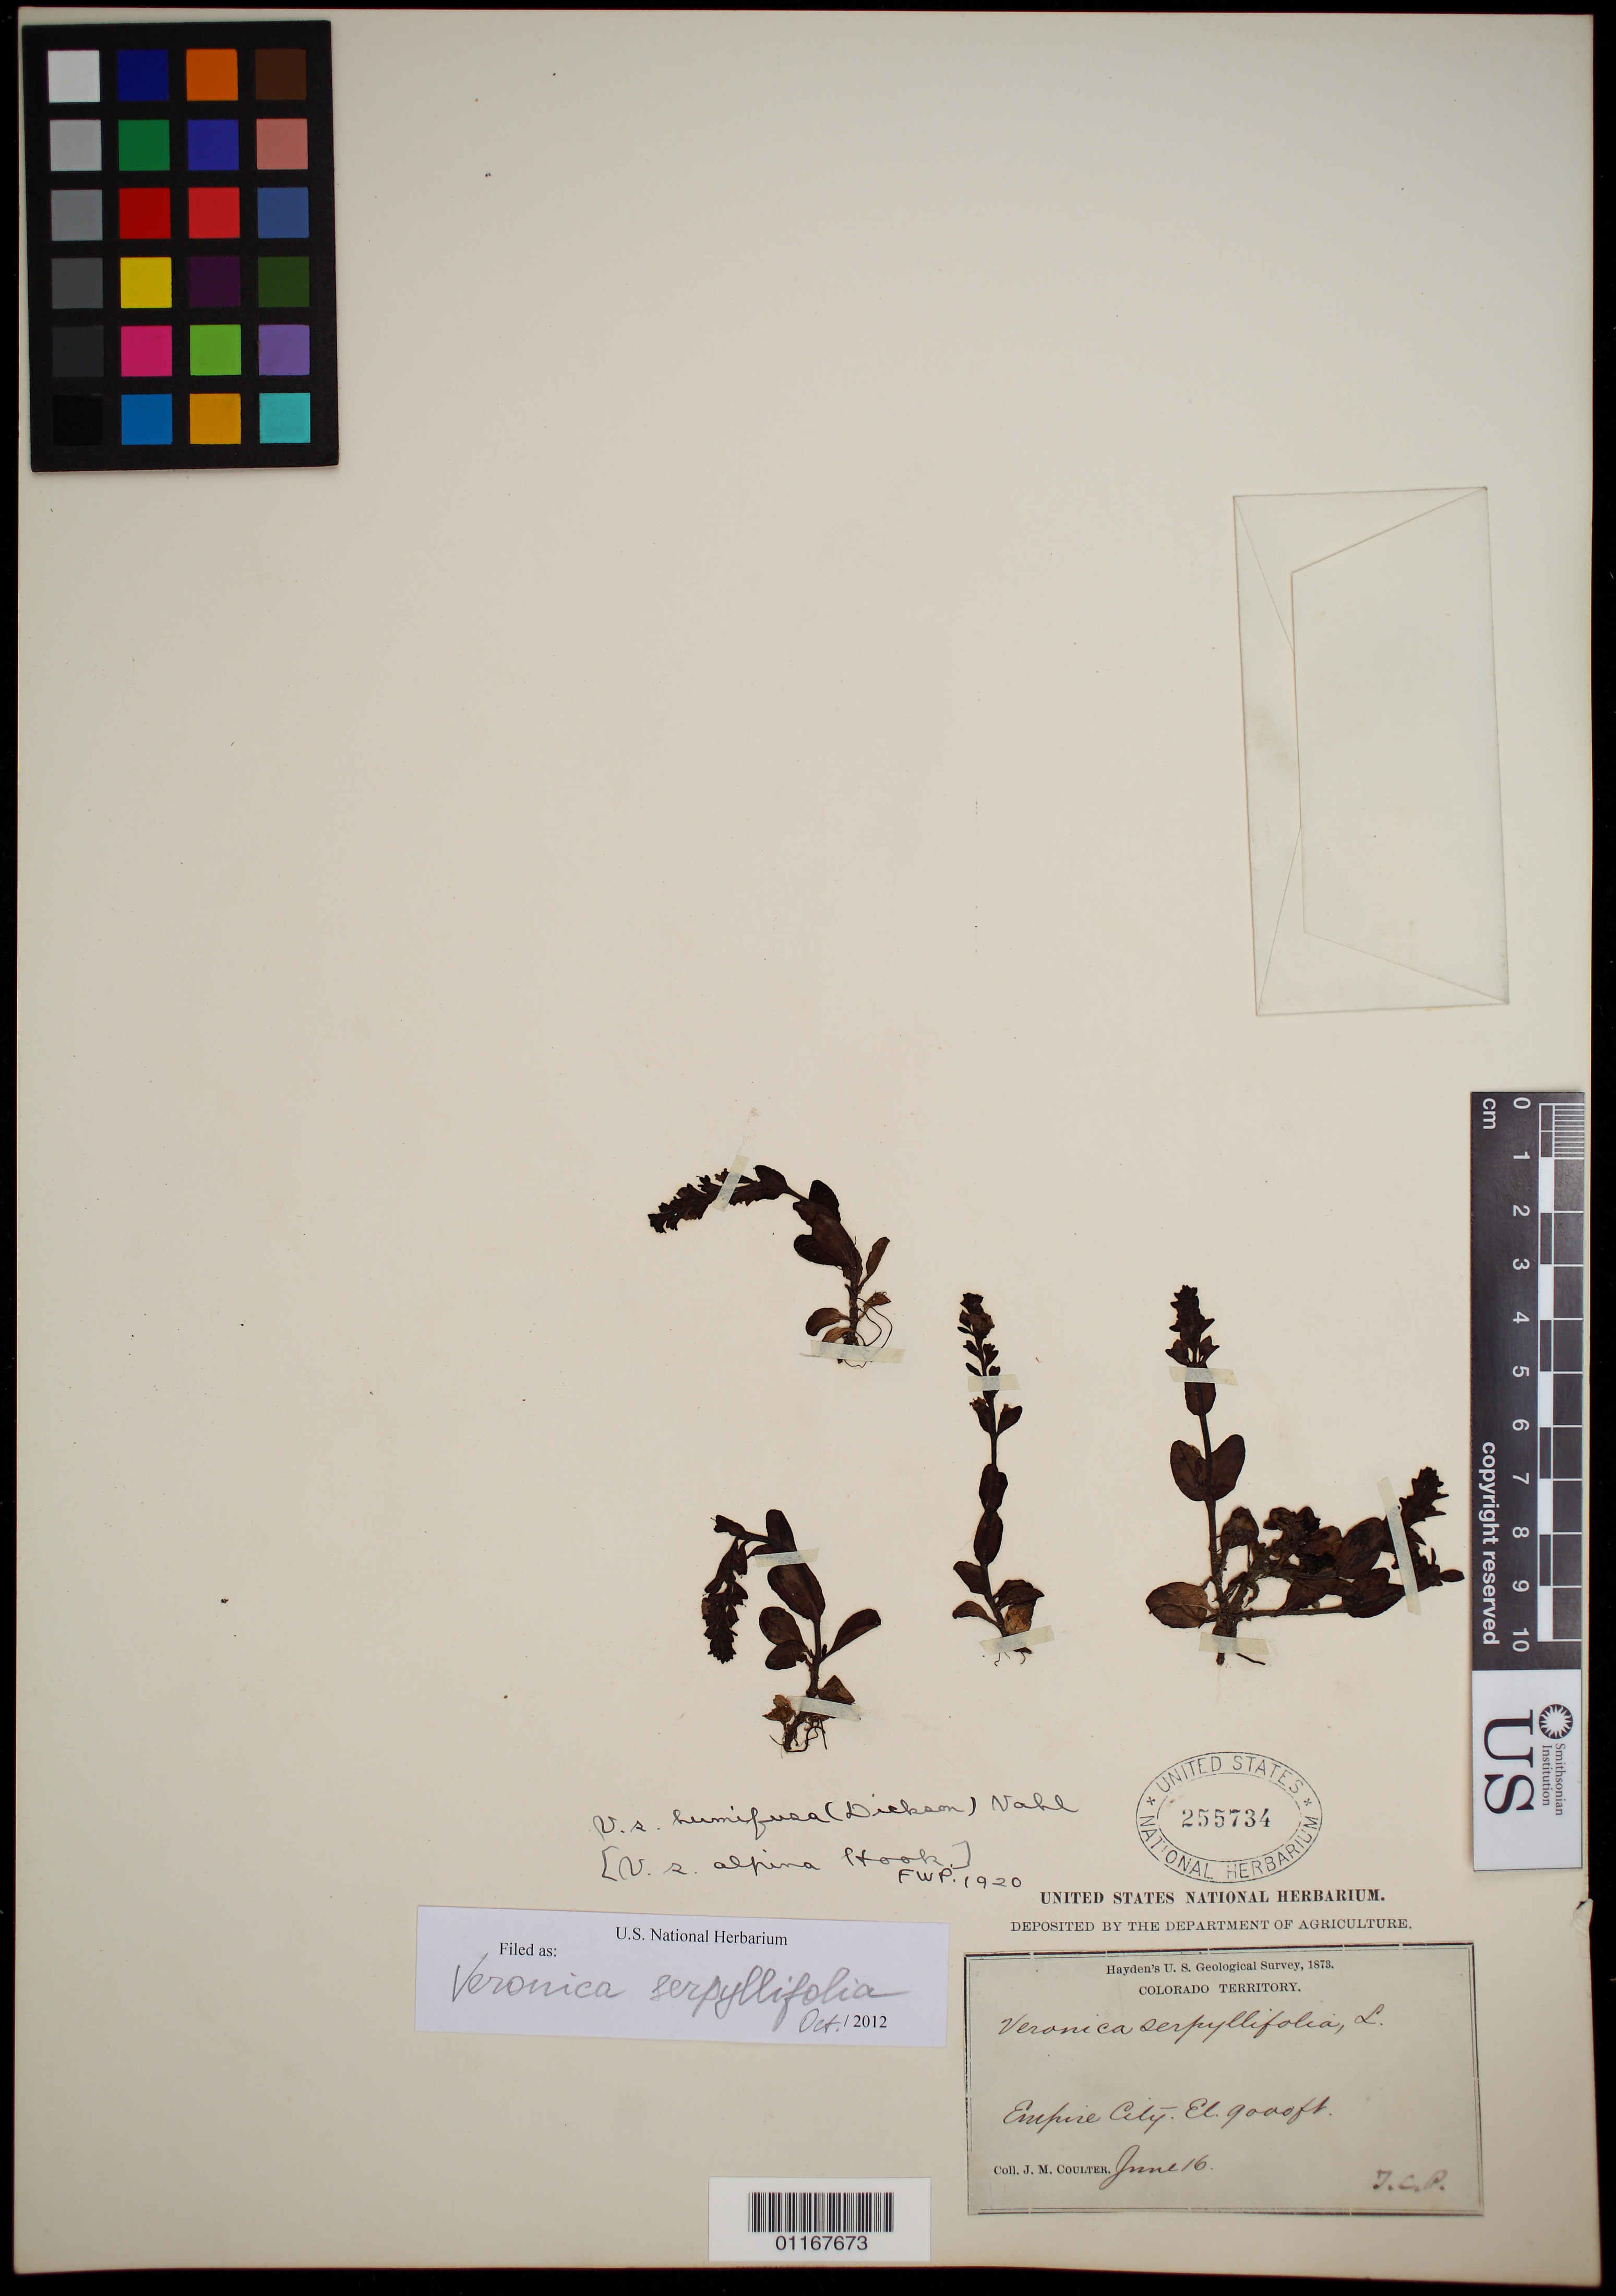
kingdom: Plantae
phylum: Tracheophyta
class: Magnoliopsida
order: Lamiales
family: Plantaginaceae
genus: Veronica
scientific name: Veronica serpyllifolia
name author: L.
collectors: J. M. Coulter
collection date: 1873-06-16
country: United States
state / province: Colorado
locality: Empire City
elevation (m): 2743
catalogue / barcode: US 255734